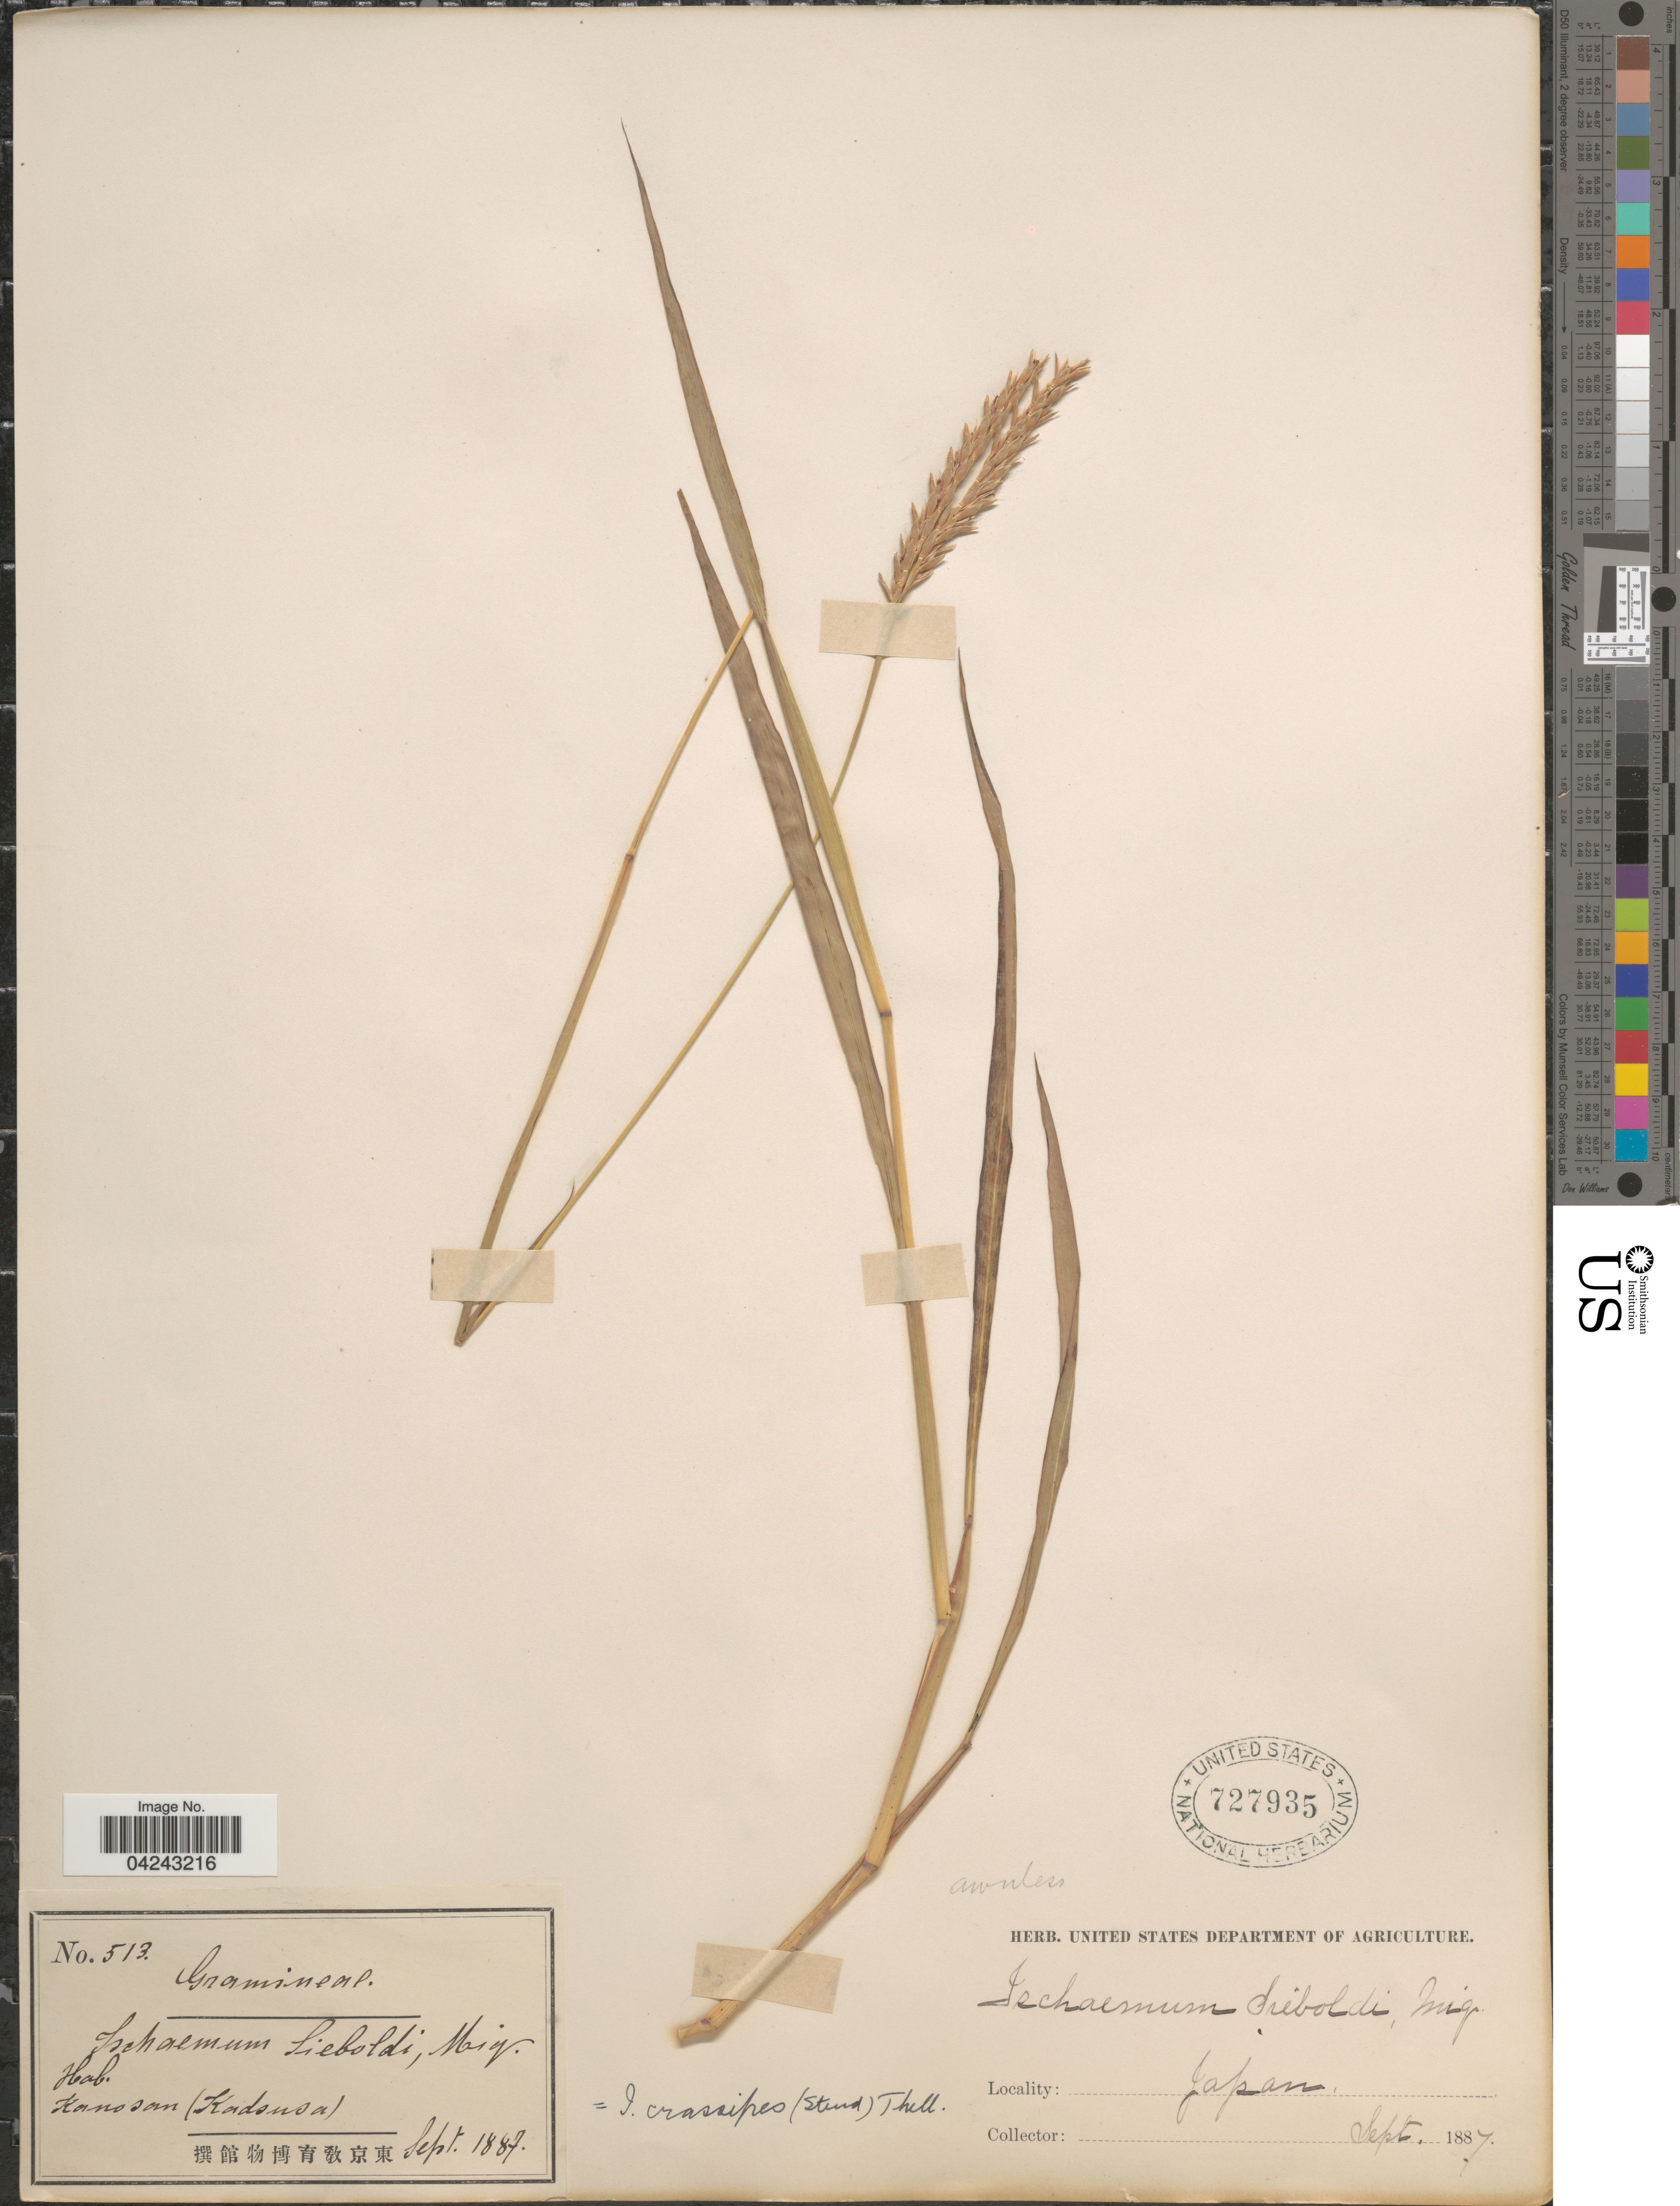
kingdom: Plantae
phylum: Tracheophyta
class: Liliopsida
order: Poales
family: Poaceae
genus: Ischaemum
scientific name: Ischaemum aristatum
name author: L.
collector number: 513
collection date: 1887-09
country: Japan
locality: Kanosan (Kadsusa).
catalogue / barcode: US 727935